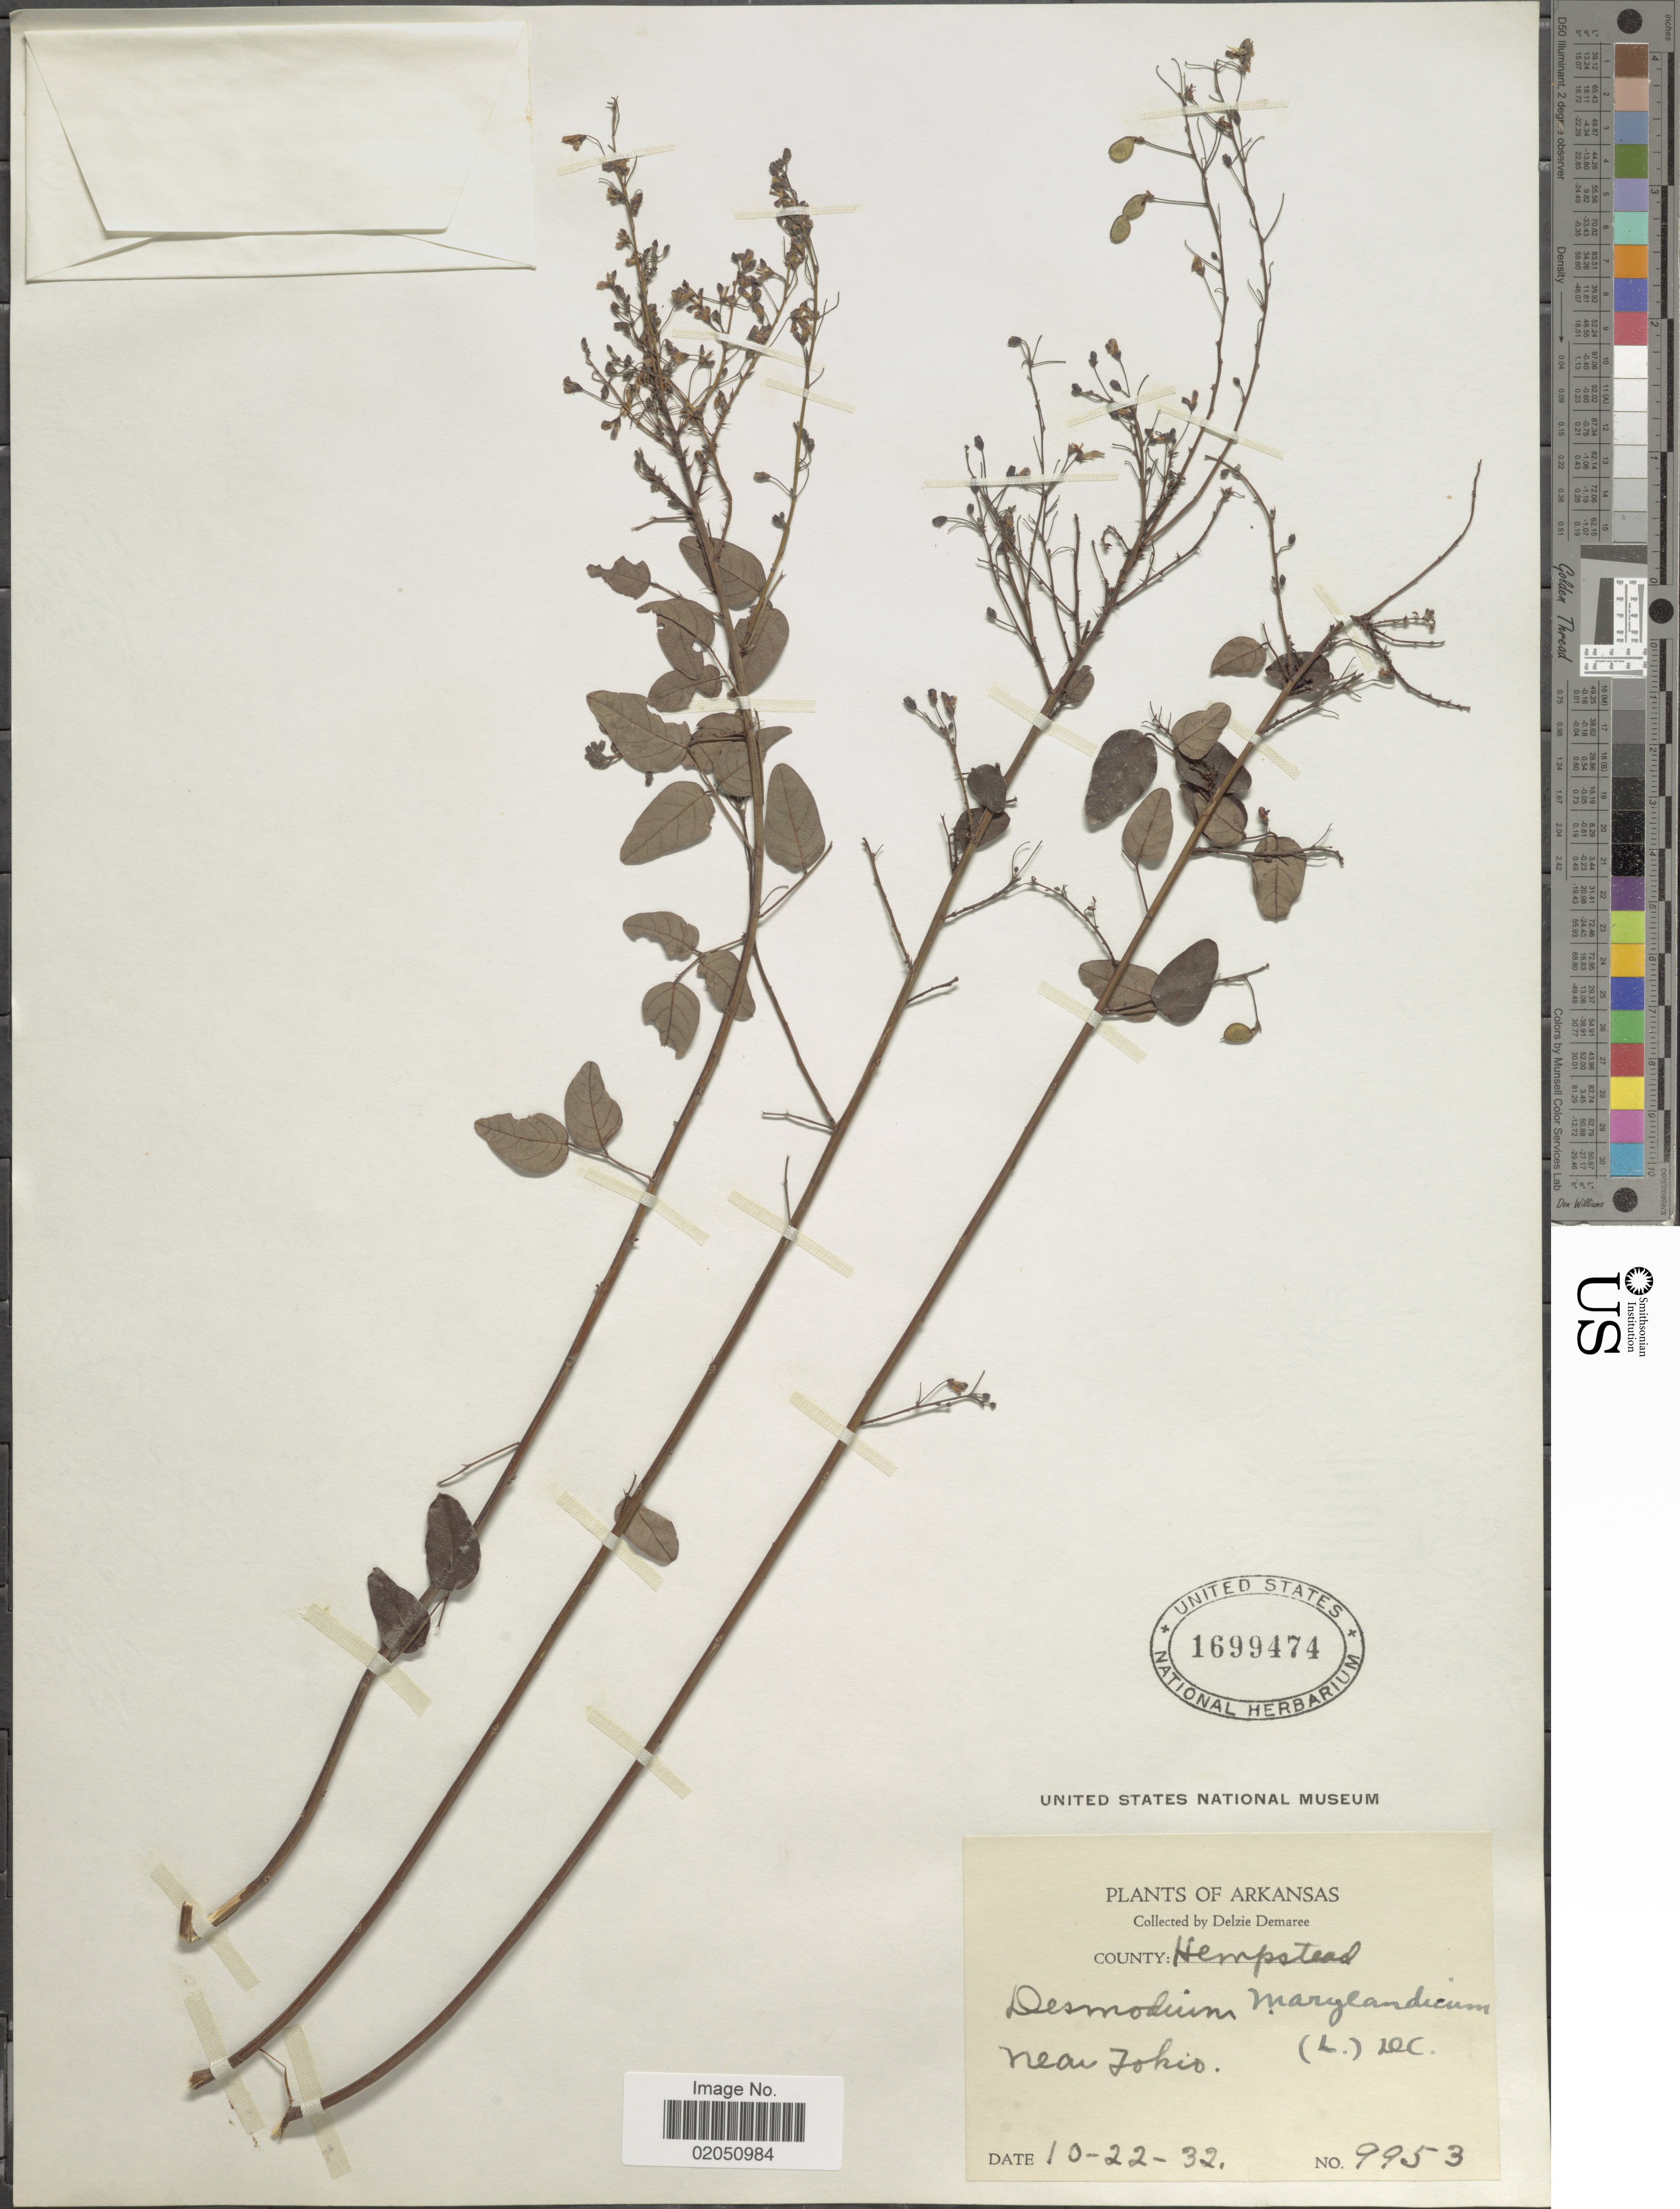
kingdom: Plantae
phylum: Tracheophyta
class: Magnoliopsida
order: Fabales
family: Fabaceae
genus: Desmodium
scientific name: Desmodium marilandicum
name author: Darl.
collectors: D. Demaree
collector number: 9953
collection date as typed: Transcribed d/m/y: 22/10/32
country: United States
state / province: Arkansas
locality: County: Hempstead, near Johio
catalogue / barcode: US 1699474